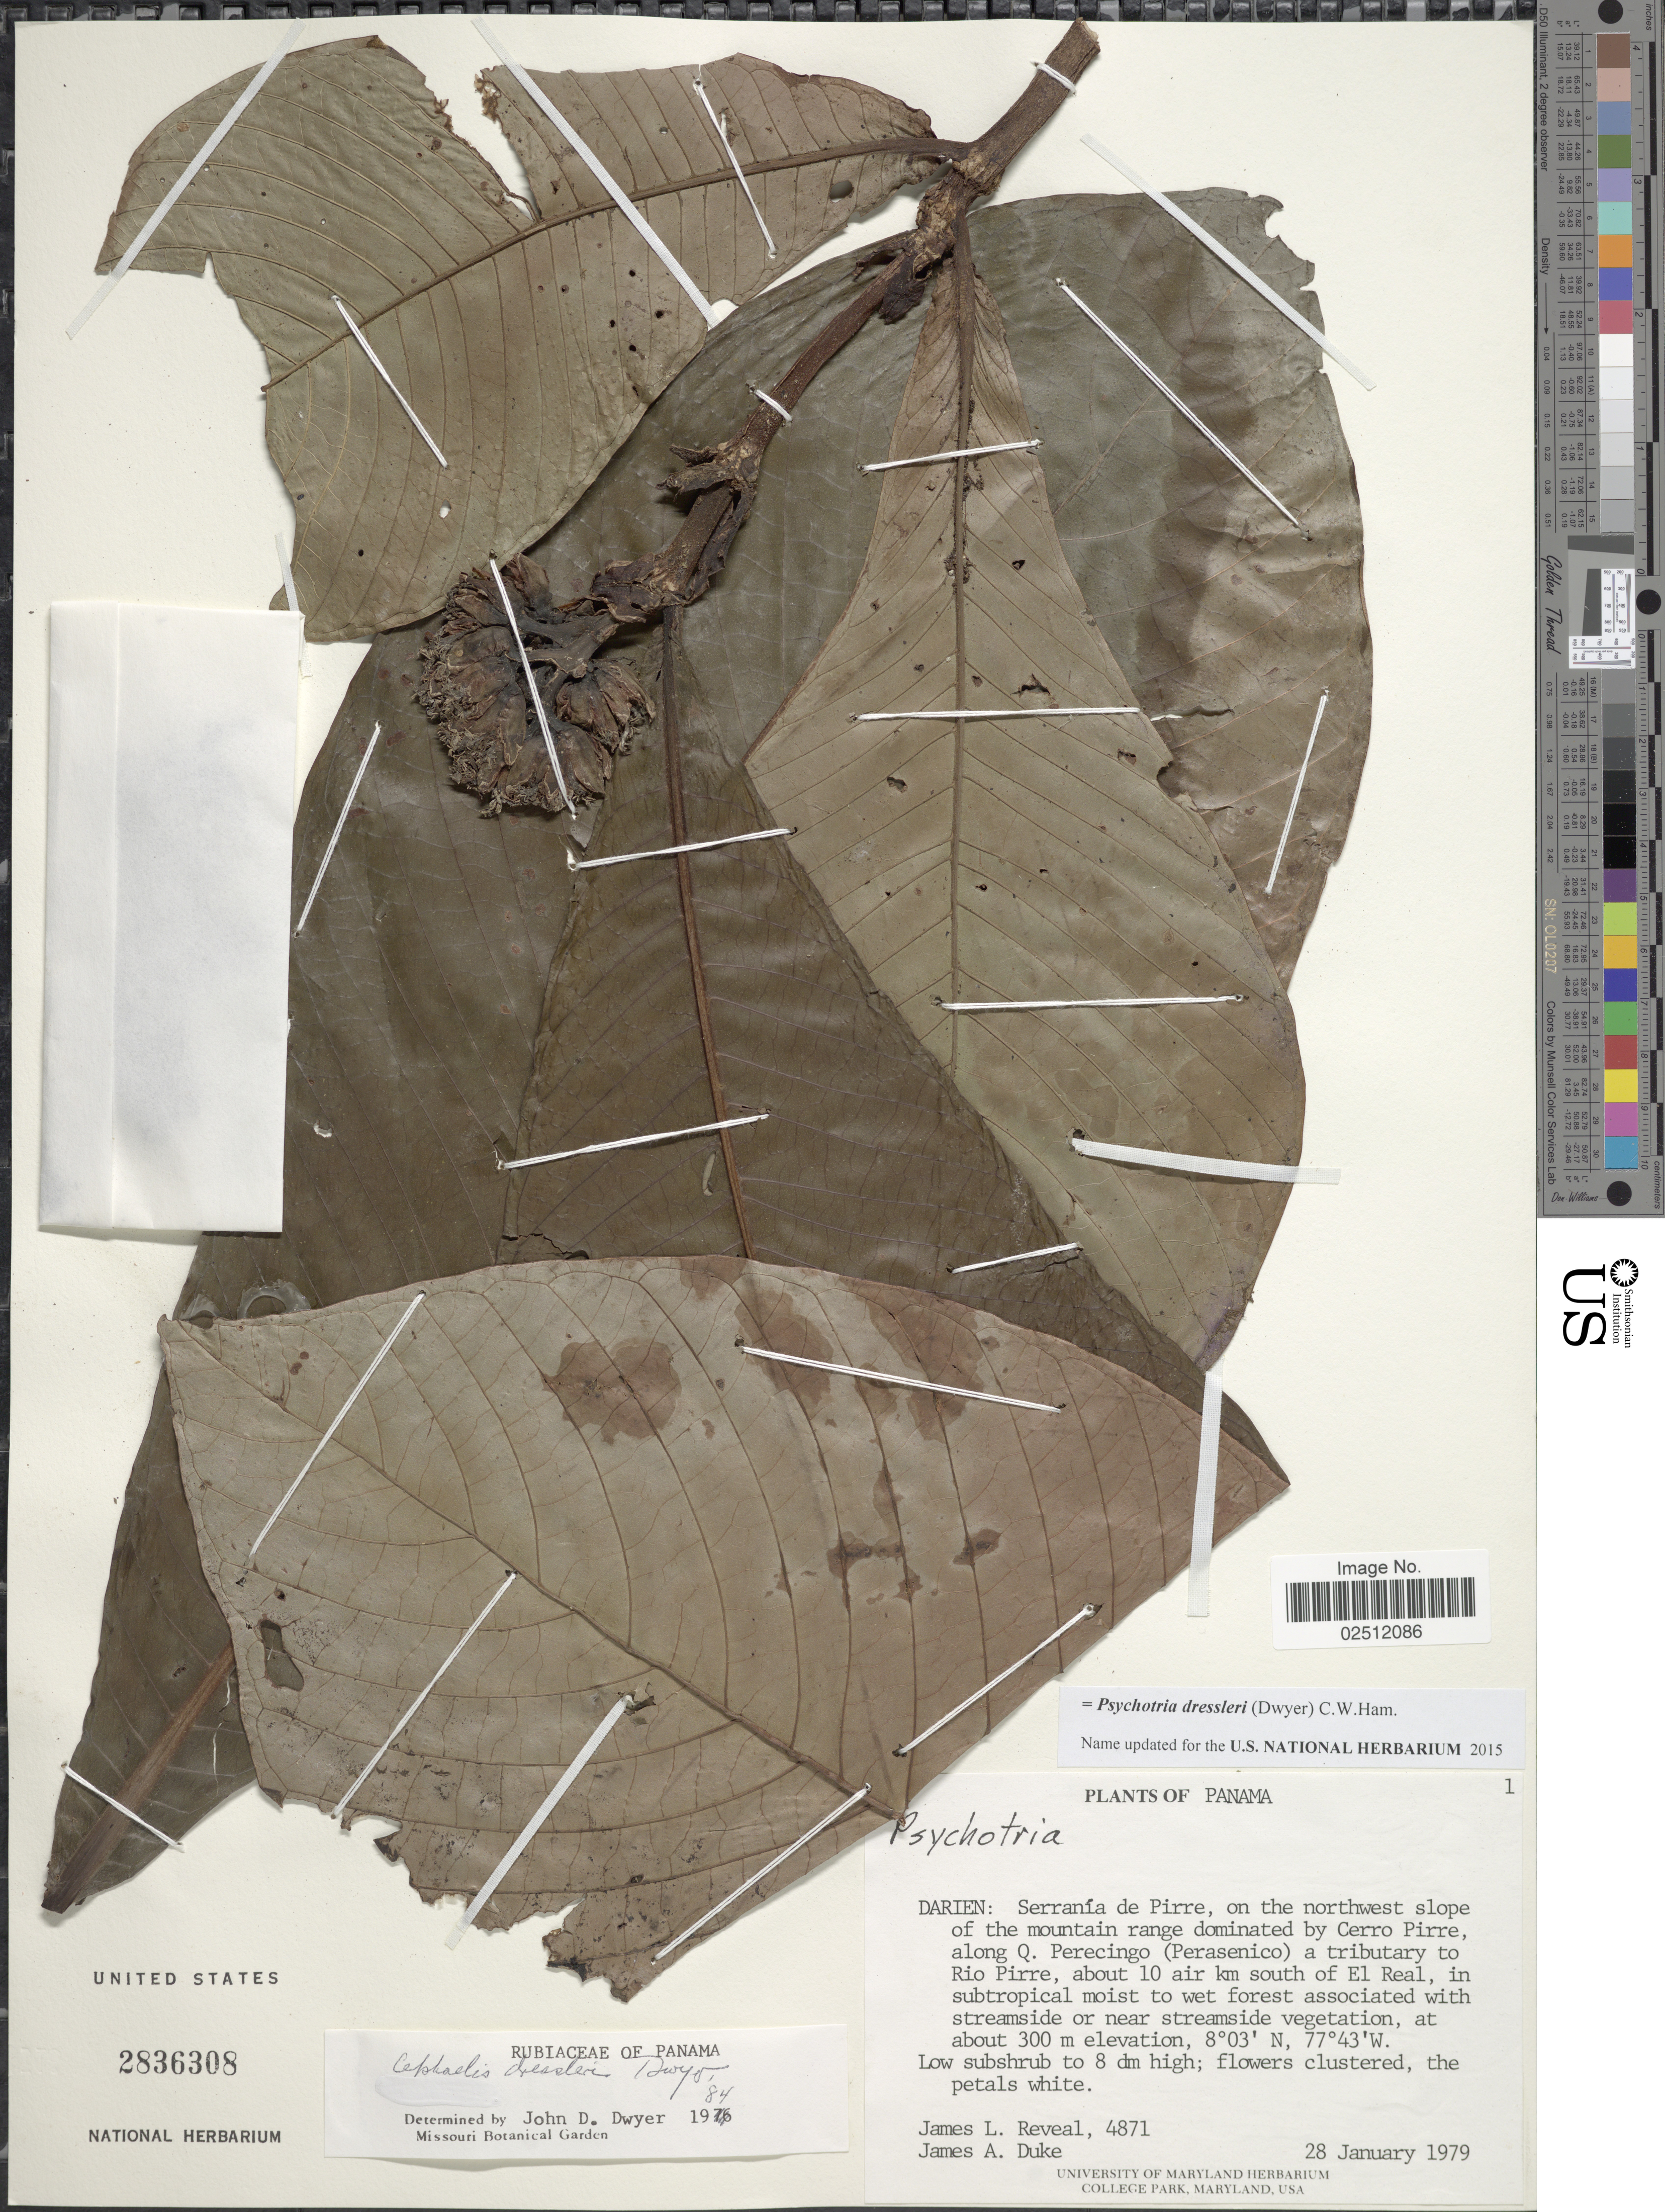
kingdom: Plantae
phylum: Tracheophyta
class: Magnoliopsida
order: Gentianales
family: Rubiaceae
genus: Psychotria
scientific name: Psychotria dressleri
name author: (Dwyer) C.W. Ham.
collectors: J. L. Reveal & J. A. Duke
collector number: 4871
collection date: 1979-01-28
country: Panama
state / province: Darién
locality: Serranía de Pirre, on the northwest slope of the mountain range dominated by Cerro Pirre, along Q. Perecingo (Perasenico) a tributary to Rio Pirre, about 10 air km south of El Real, in subtropical moist to wet forest associated with streamside or near streamside vegetation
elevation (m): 300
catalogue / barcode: US 2836308